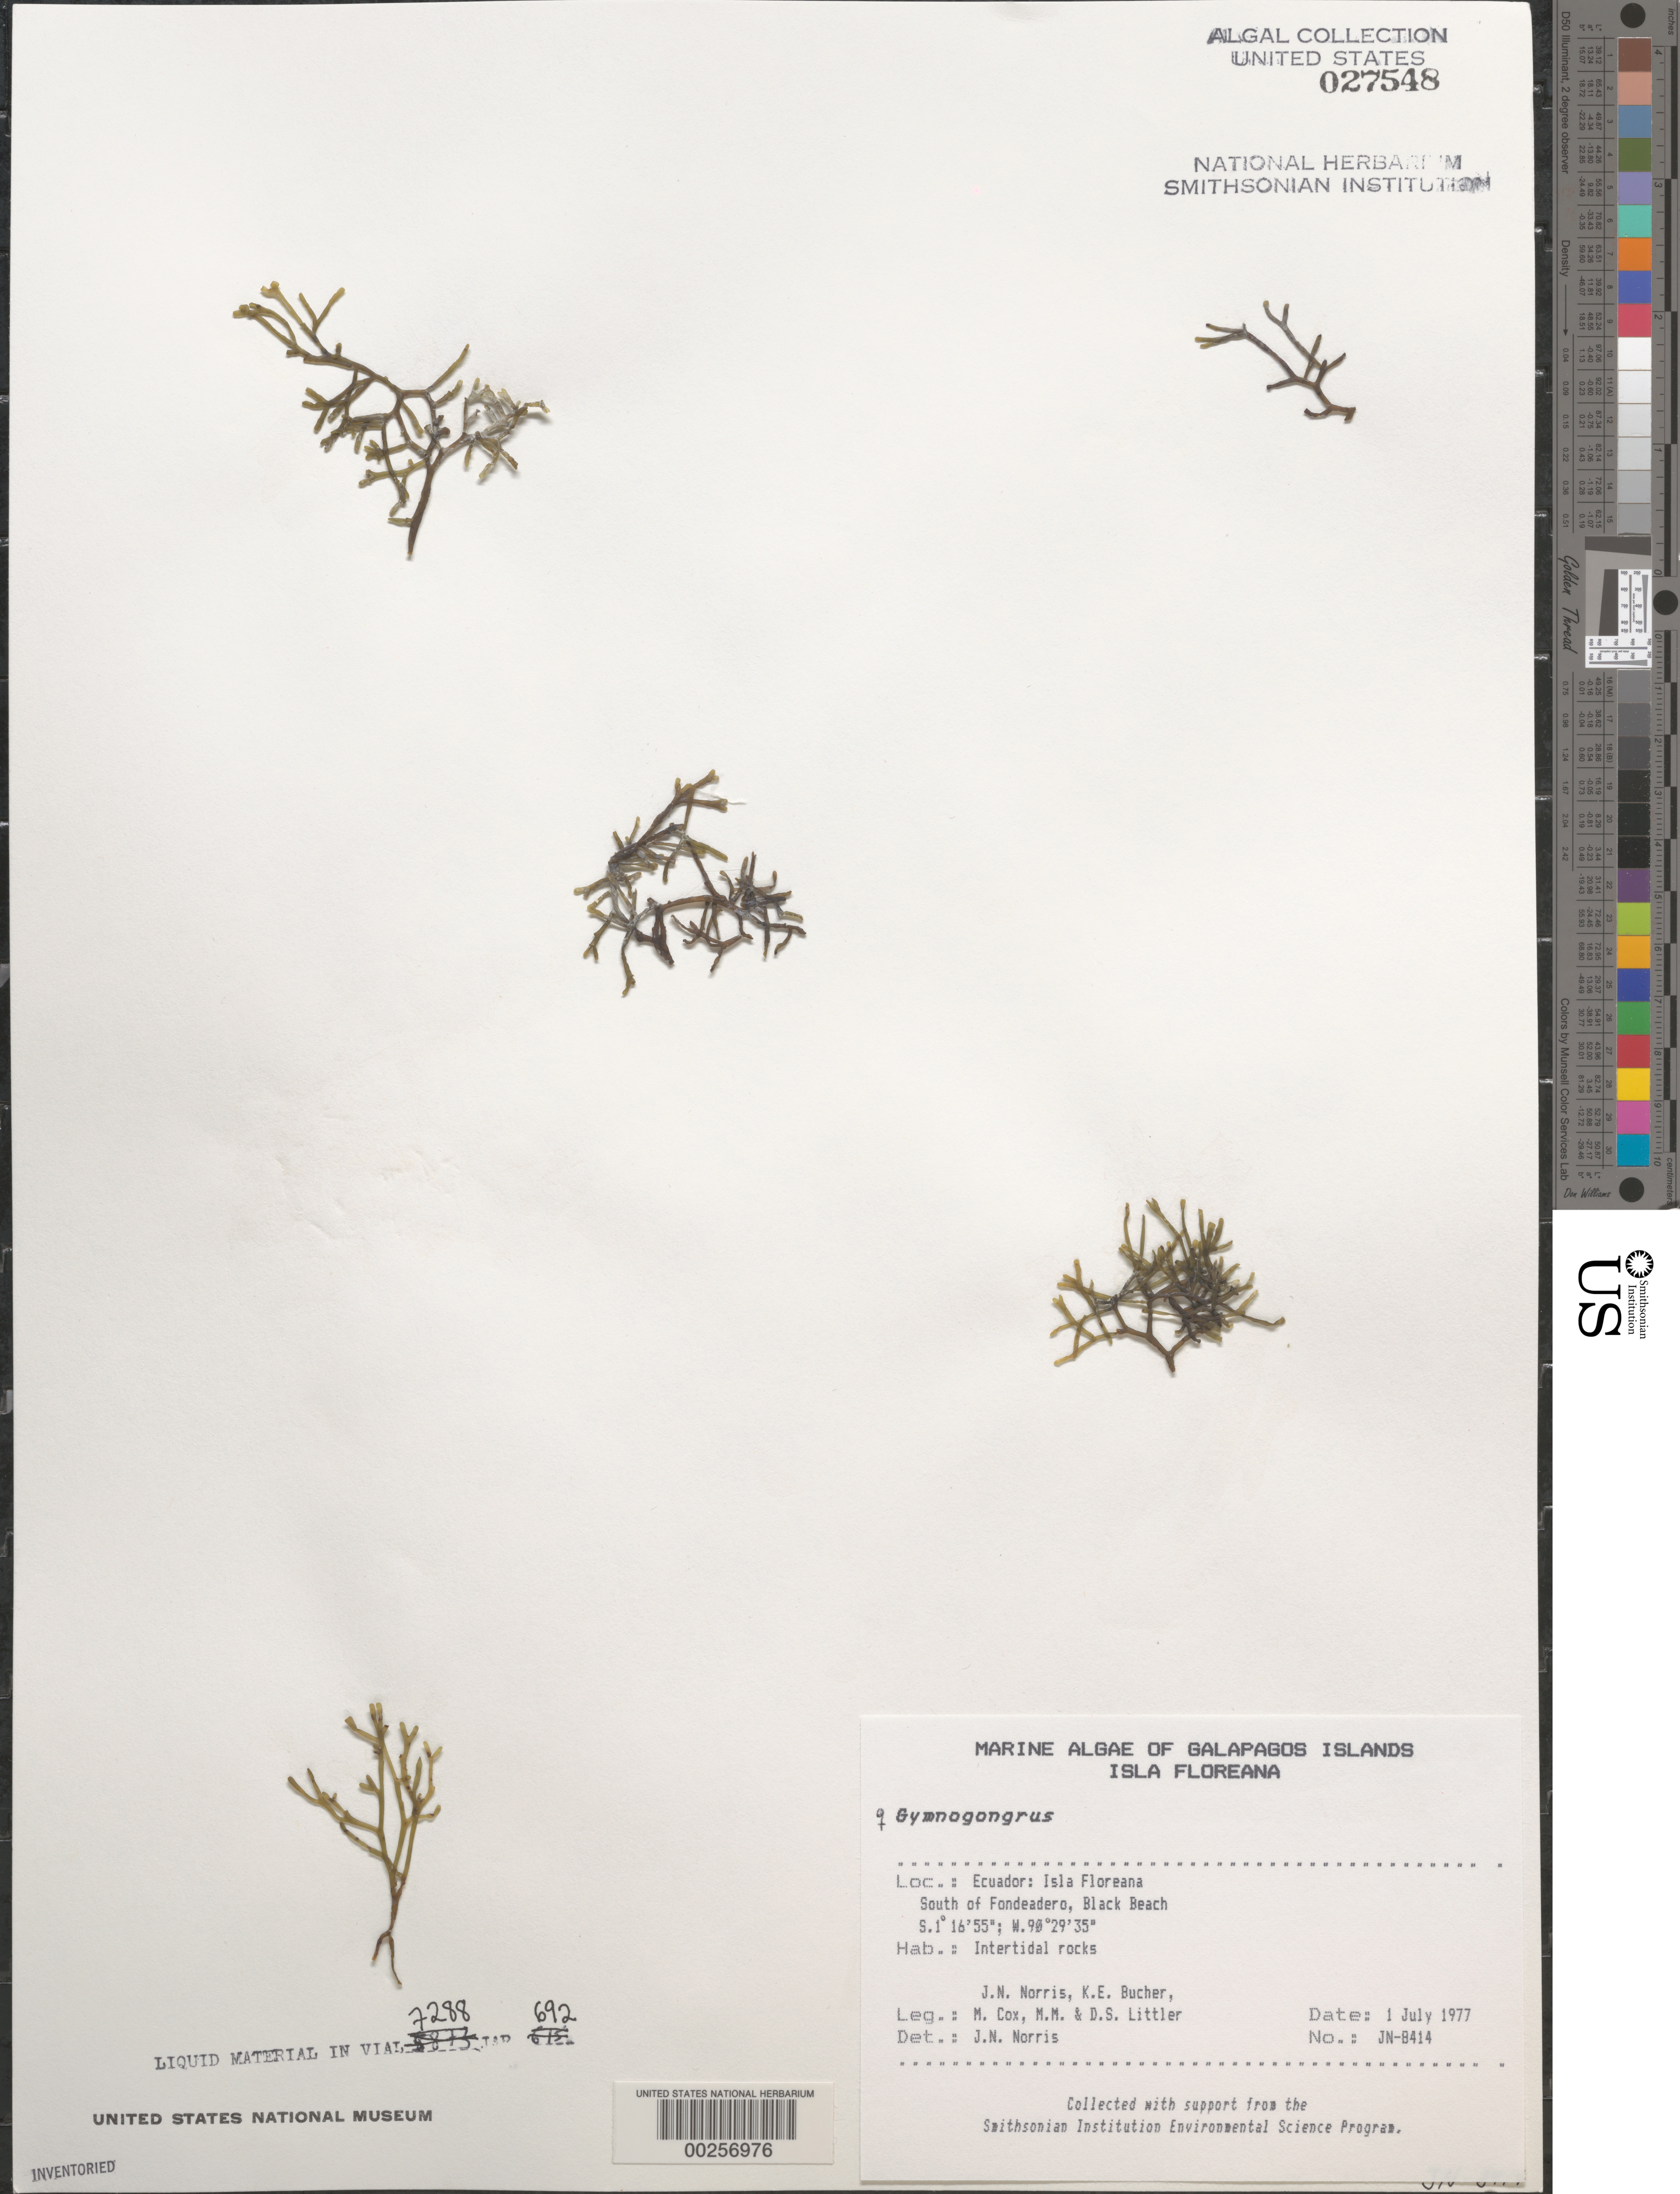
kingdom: Plantae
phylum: Rhodophyta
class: Florideophyceae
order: Gigartinales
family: Phyllophoraceae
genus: Gymnogongrus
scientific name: Gymnogongrus sp.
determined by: Norris, James N.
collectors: J. N. Norris, K. E. Bucher, M. Cox, M. M. Littler & D. S. Littler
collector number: JN-8414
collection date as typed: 01 Jul 1977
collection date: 1977-07-01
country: Ecuador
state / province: Colón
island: Floreana [Charles, Santa Maria]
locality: Black Beach south of Fondeadero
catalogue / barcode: US 27548